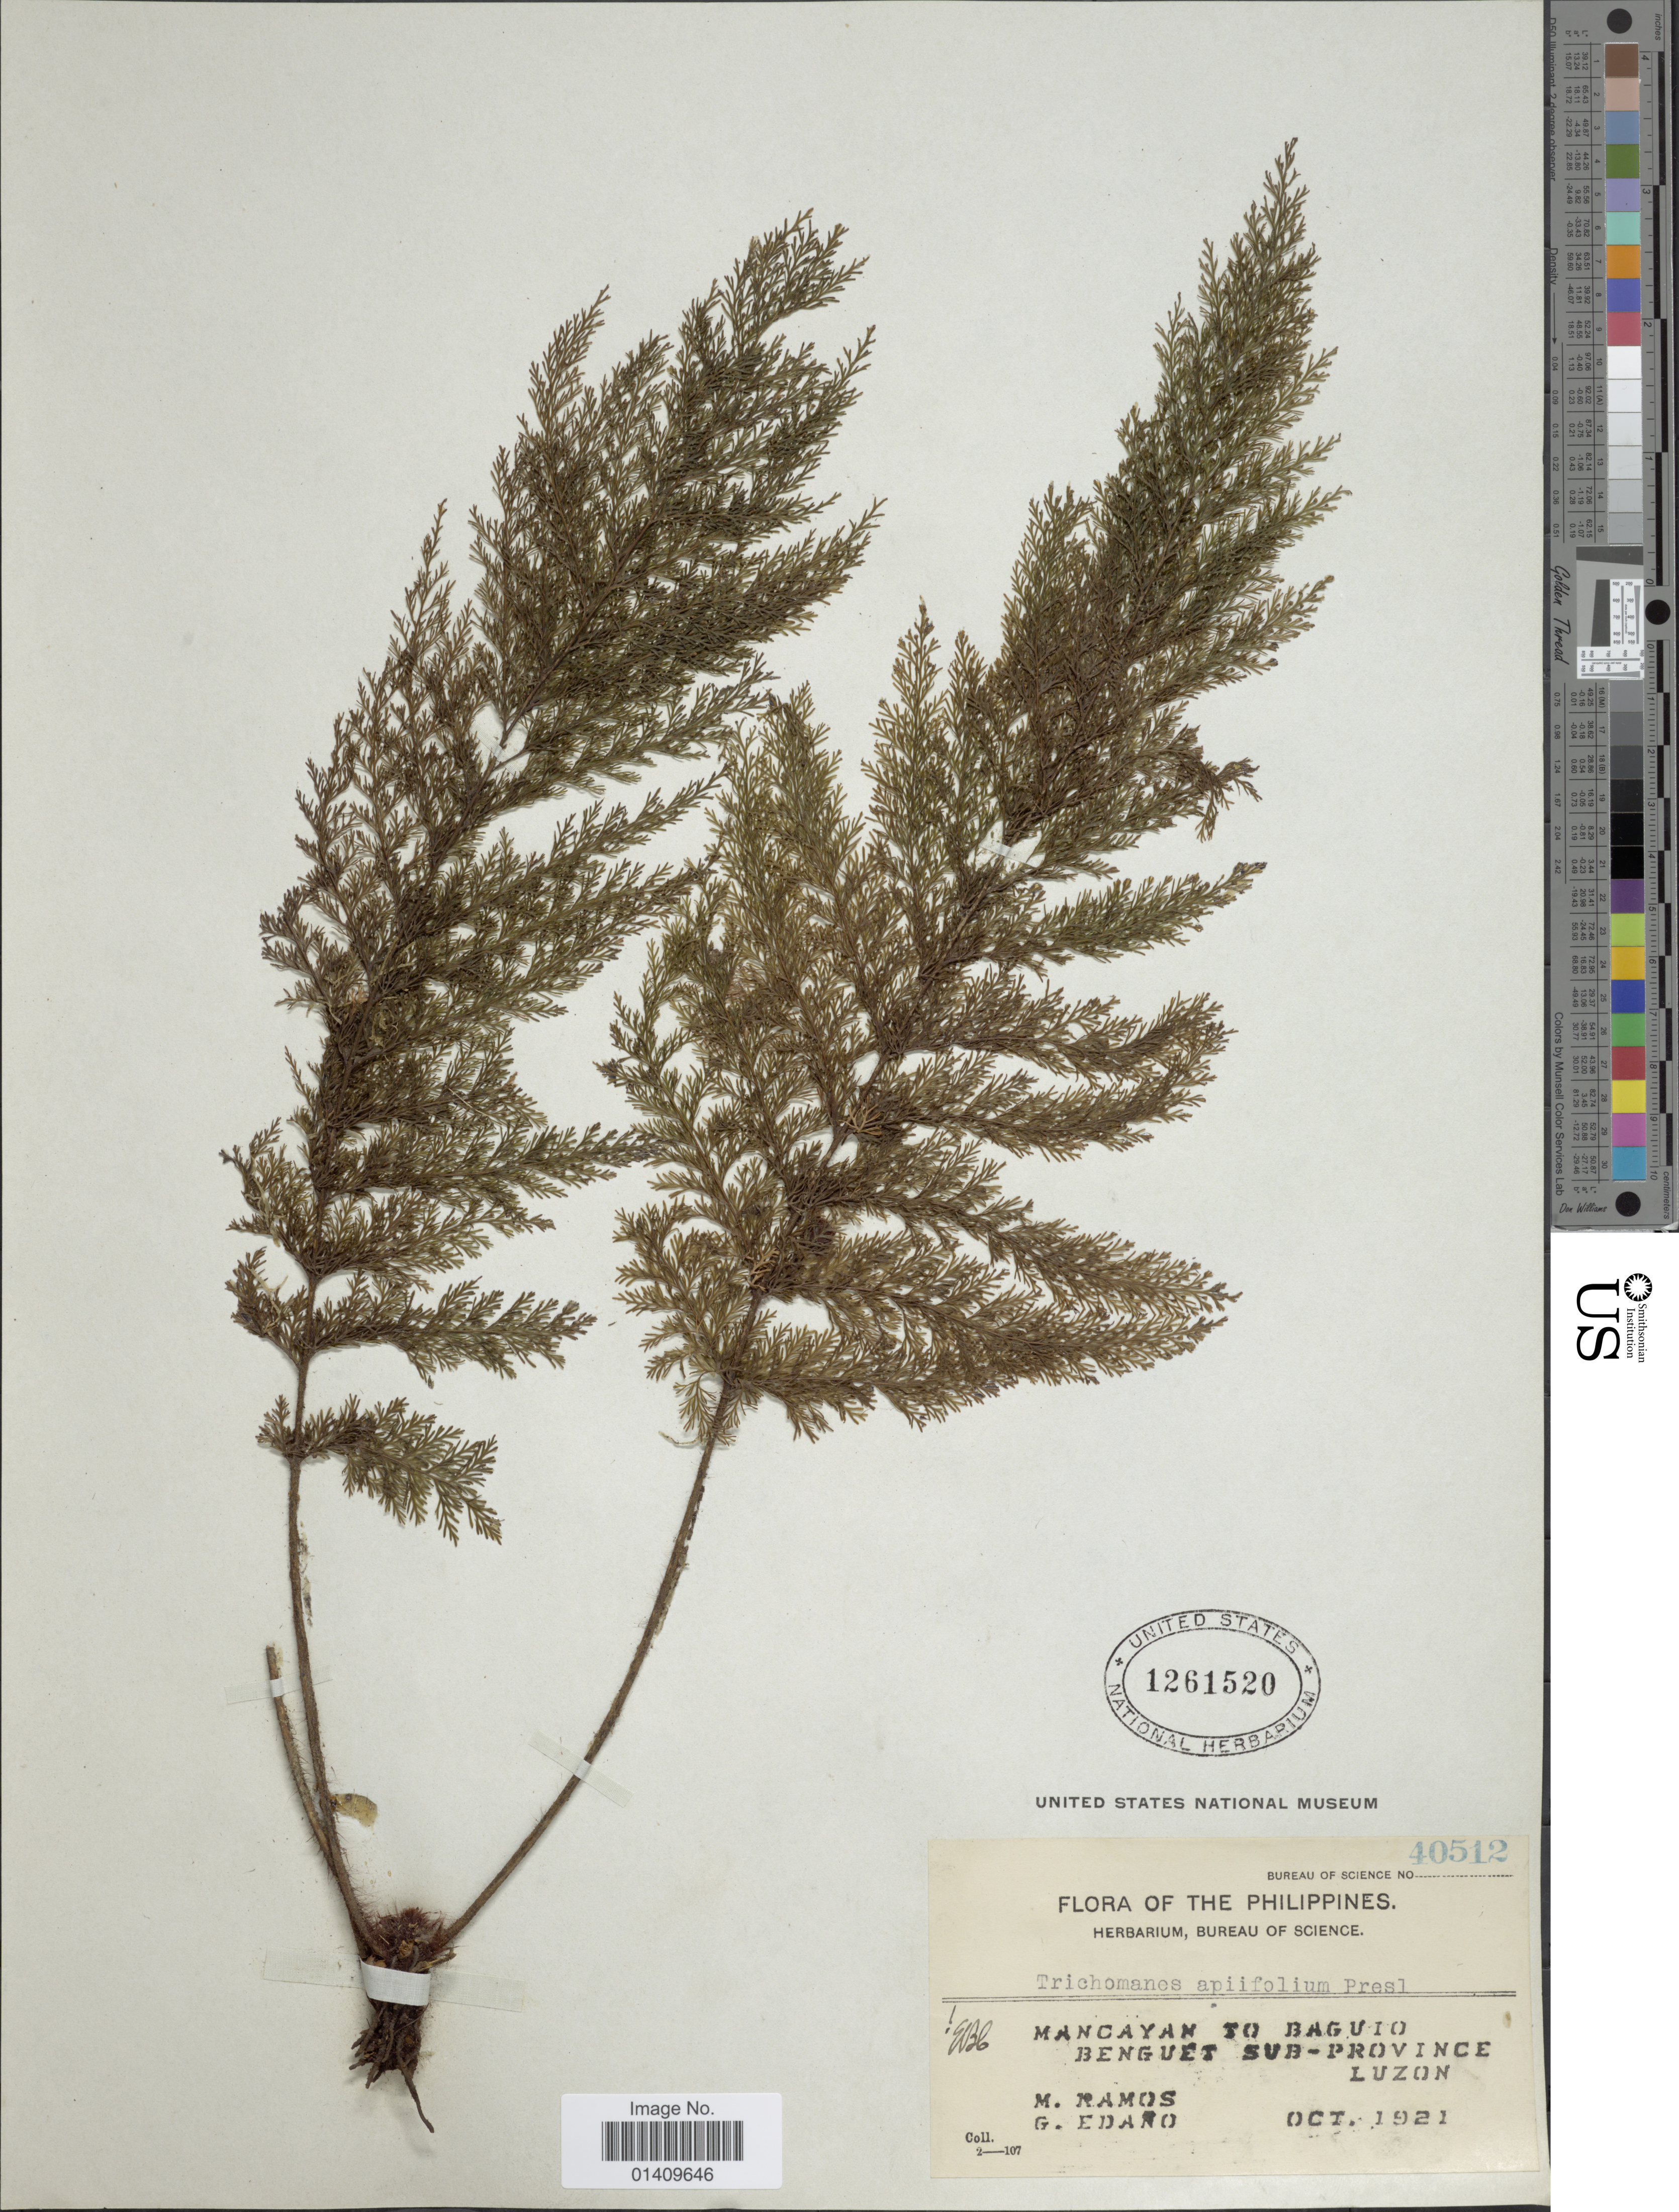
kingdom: Plantae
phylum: Tracheophyta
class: Polypodiopsida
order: Hymenophyllales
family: Hymenophyllaceae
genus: Callistopteris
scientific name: Callistopteris apiifolia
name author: (C. Presl) Copel.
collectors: M. Ramos & G. Edaño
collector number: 40512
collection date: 1921-10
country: Philippines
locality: Mancayan to Baguio benguet sub province Luzon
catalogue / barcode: US 1261520